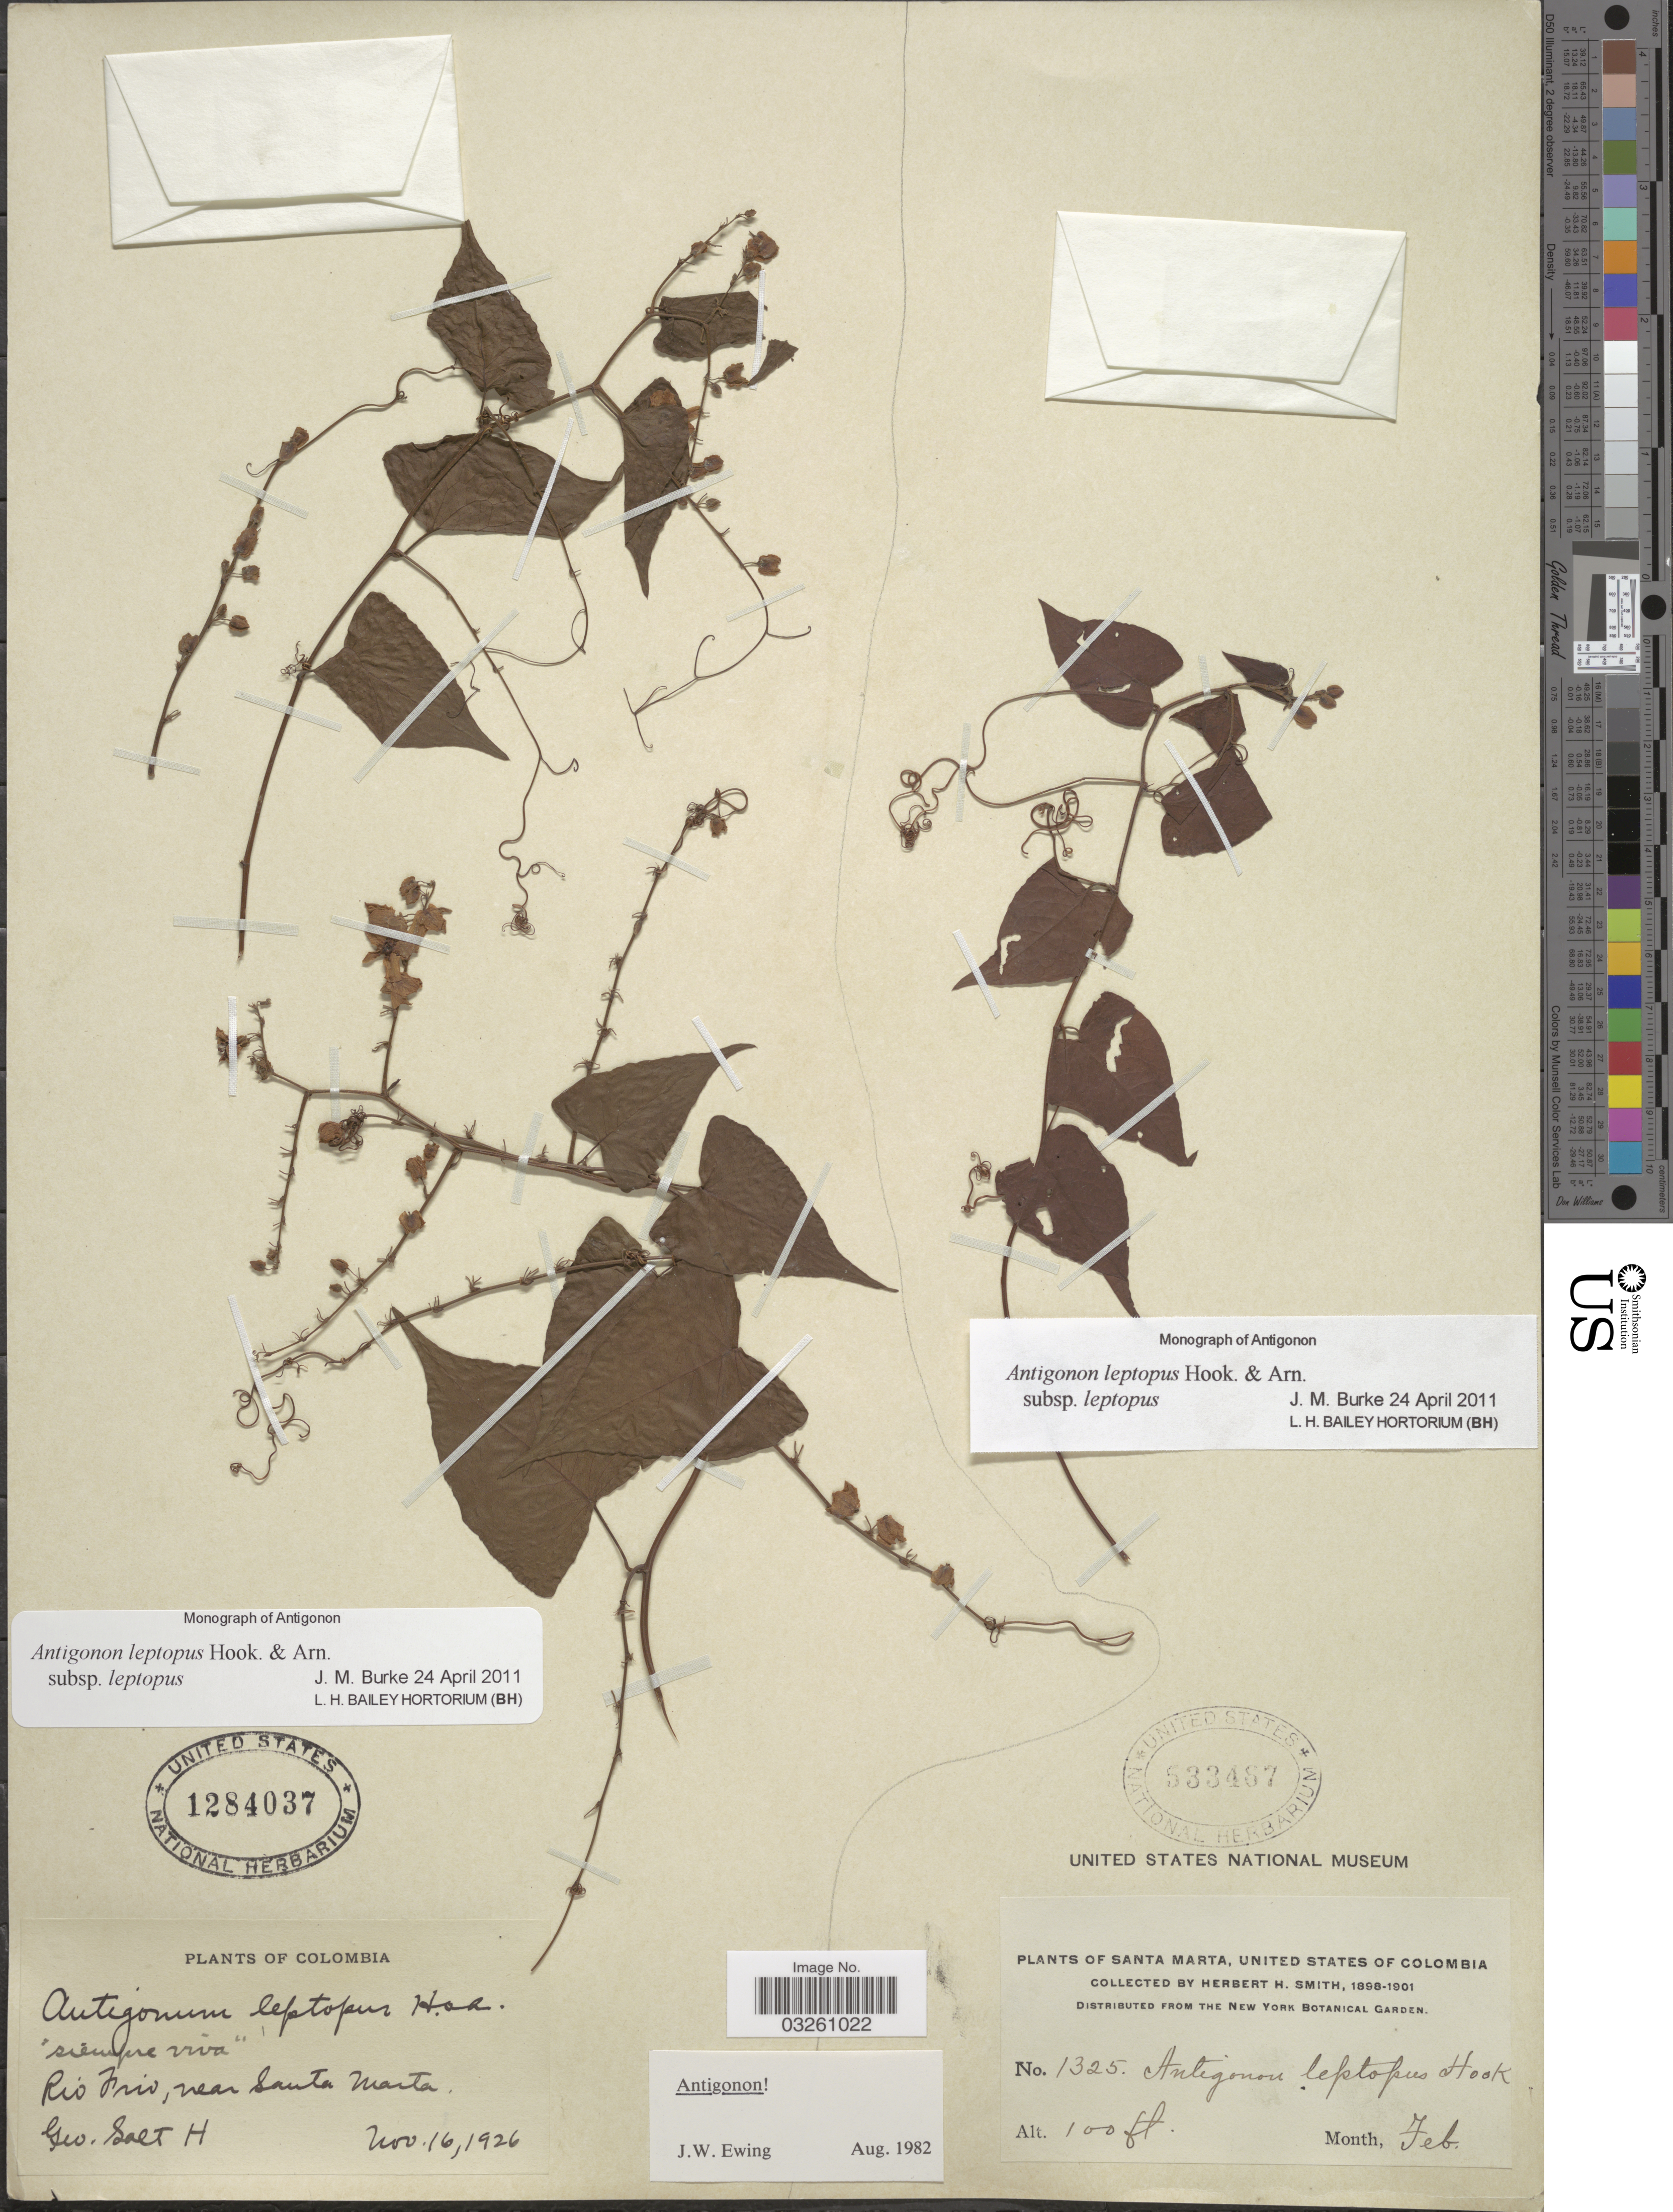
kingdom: Plantae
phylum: Tracheophyta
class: Magnoliopsida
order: Caryophyllales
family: Polygonaceae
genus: Antigonon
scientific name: Antigonon leptopus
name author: Hook. & Arn.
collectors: G. Salt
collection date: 1926-11-16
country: Colombia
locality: Rio Frio, near Santa Marta.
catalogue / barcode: US 1284037